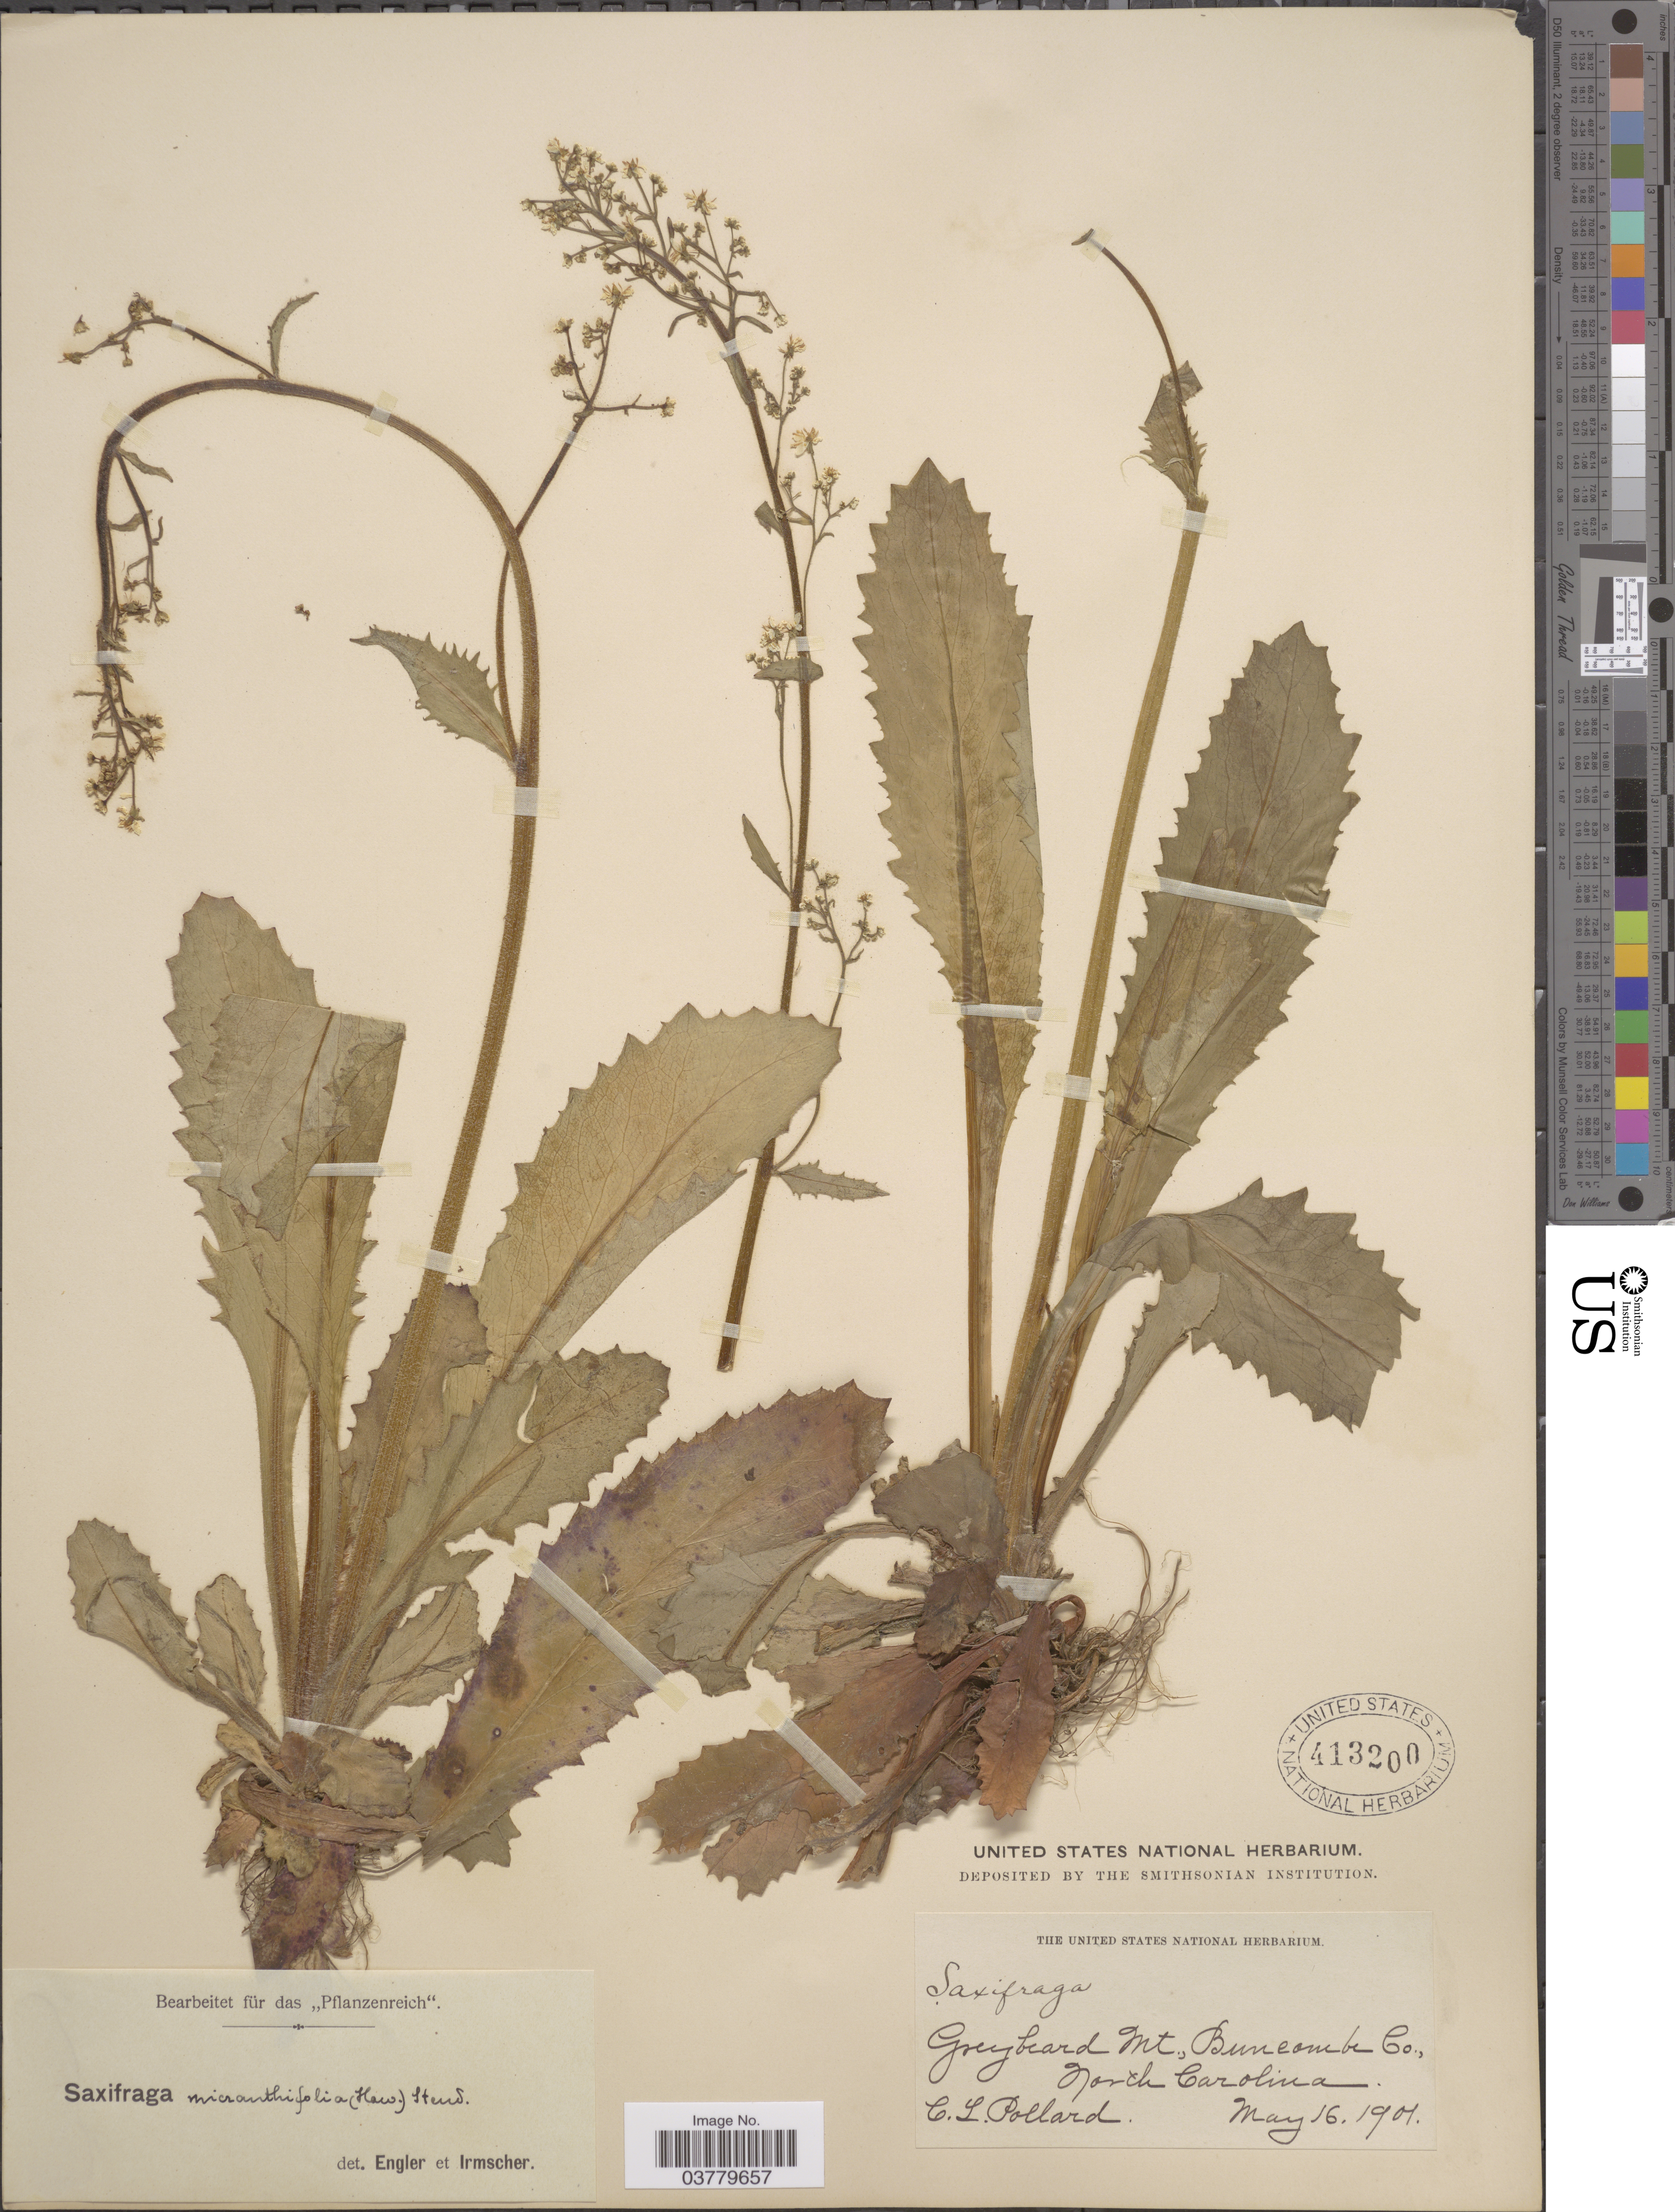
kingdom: Plantae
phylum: Tracheophyta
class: Magnoliopsida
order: Saxifragales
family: Saxifragaceae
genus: Micranthes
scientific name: Micranthes micranthidifolia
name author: (Haw.) Small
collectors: C. L. Pollard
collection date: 1901-05-16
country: United States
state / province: North Carolina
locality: Greybeard Mt., Buncombe Co.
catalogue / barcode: US 413200